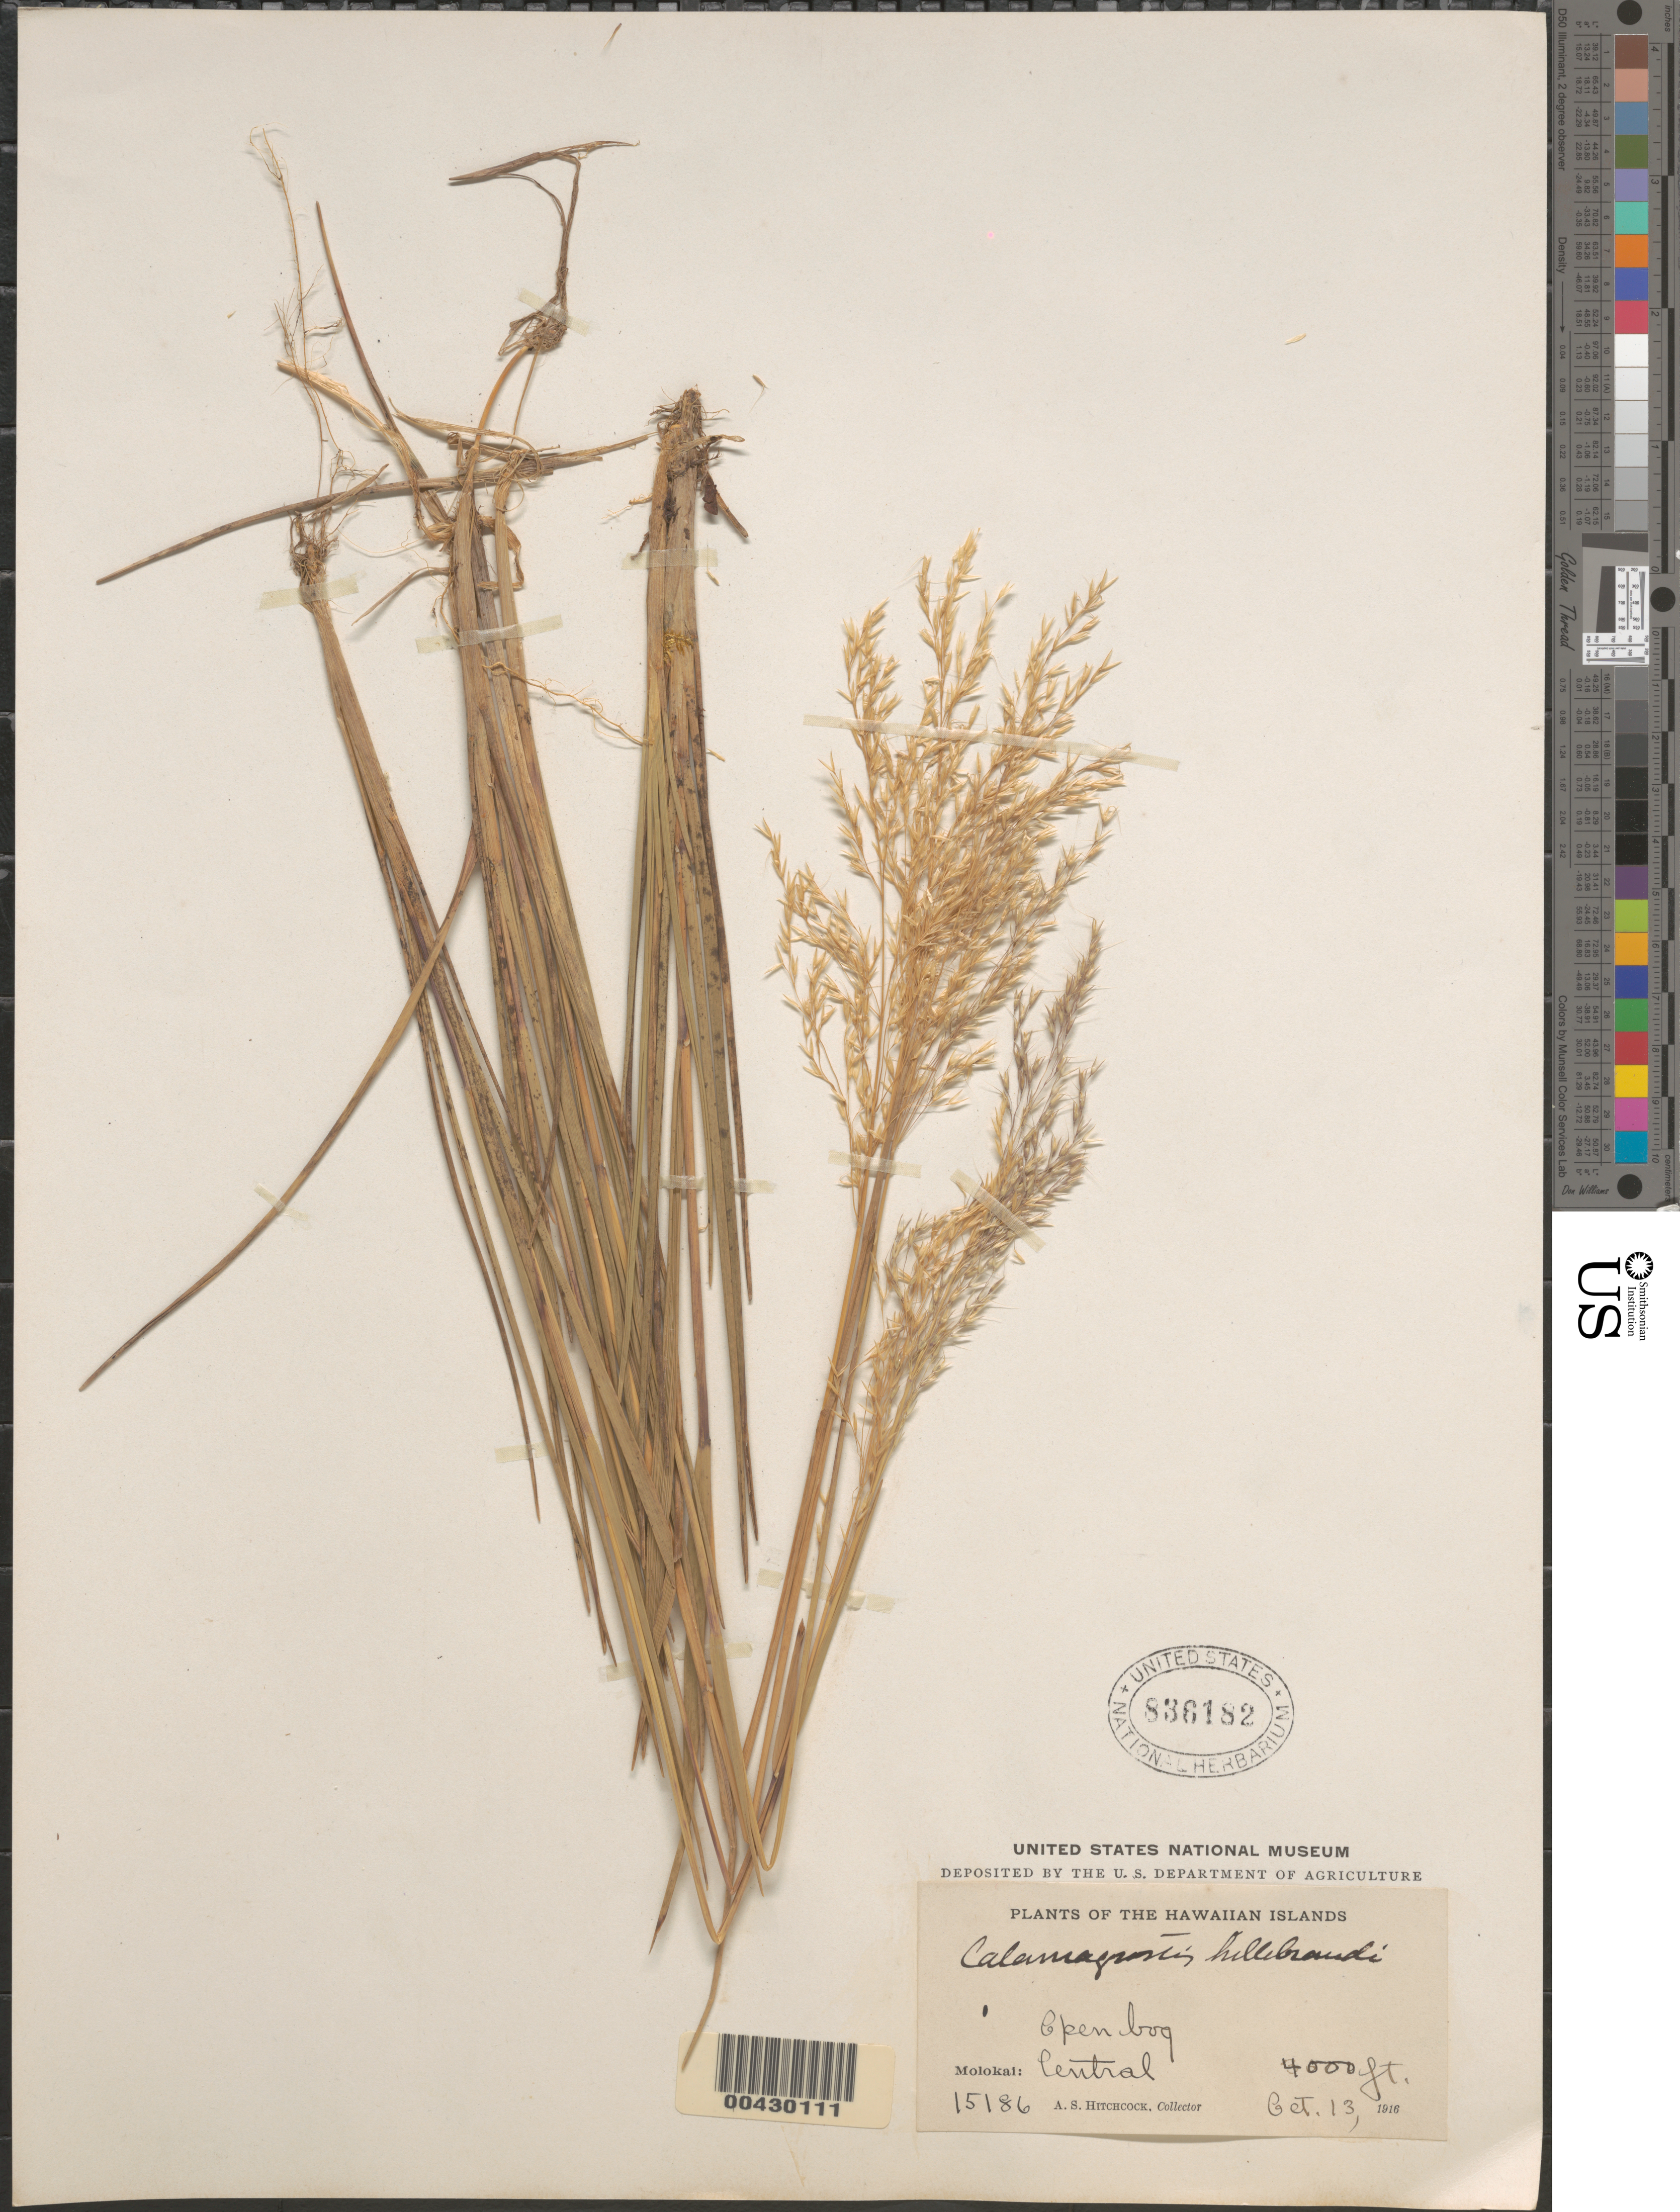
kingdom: Plantae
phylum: Tracheophyta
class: Liliopsida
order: Poales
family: Poaceae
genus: Calamagrostis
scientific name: Calamagrostis hillebrandii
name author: (Munro ex Hillebr.) Hitchc.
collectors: A. S. Hitchcock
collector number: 15186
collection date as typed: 13 Oct 1916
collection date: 1916-10-13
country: United States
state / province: Hawaii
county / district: Maui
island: Moloka'i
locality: Central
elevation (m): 1219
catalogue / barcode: US 836182